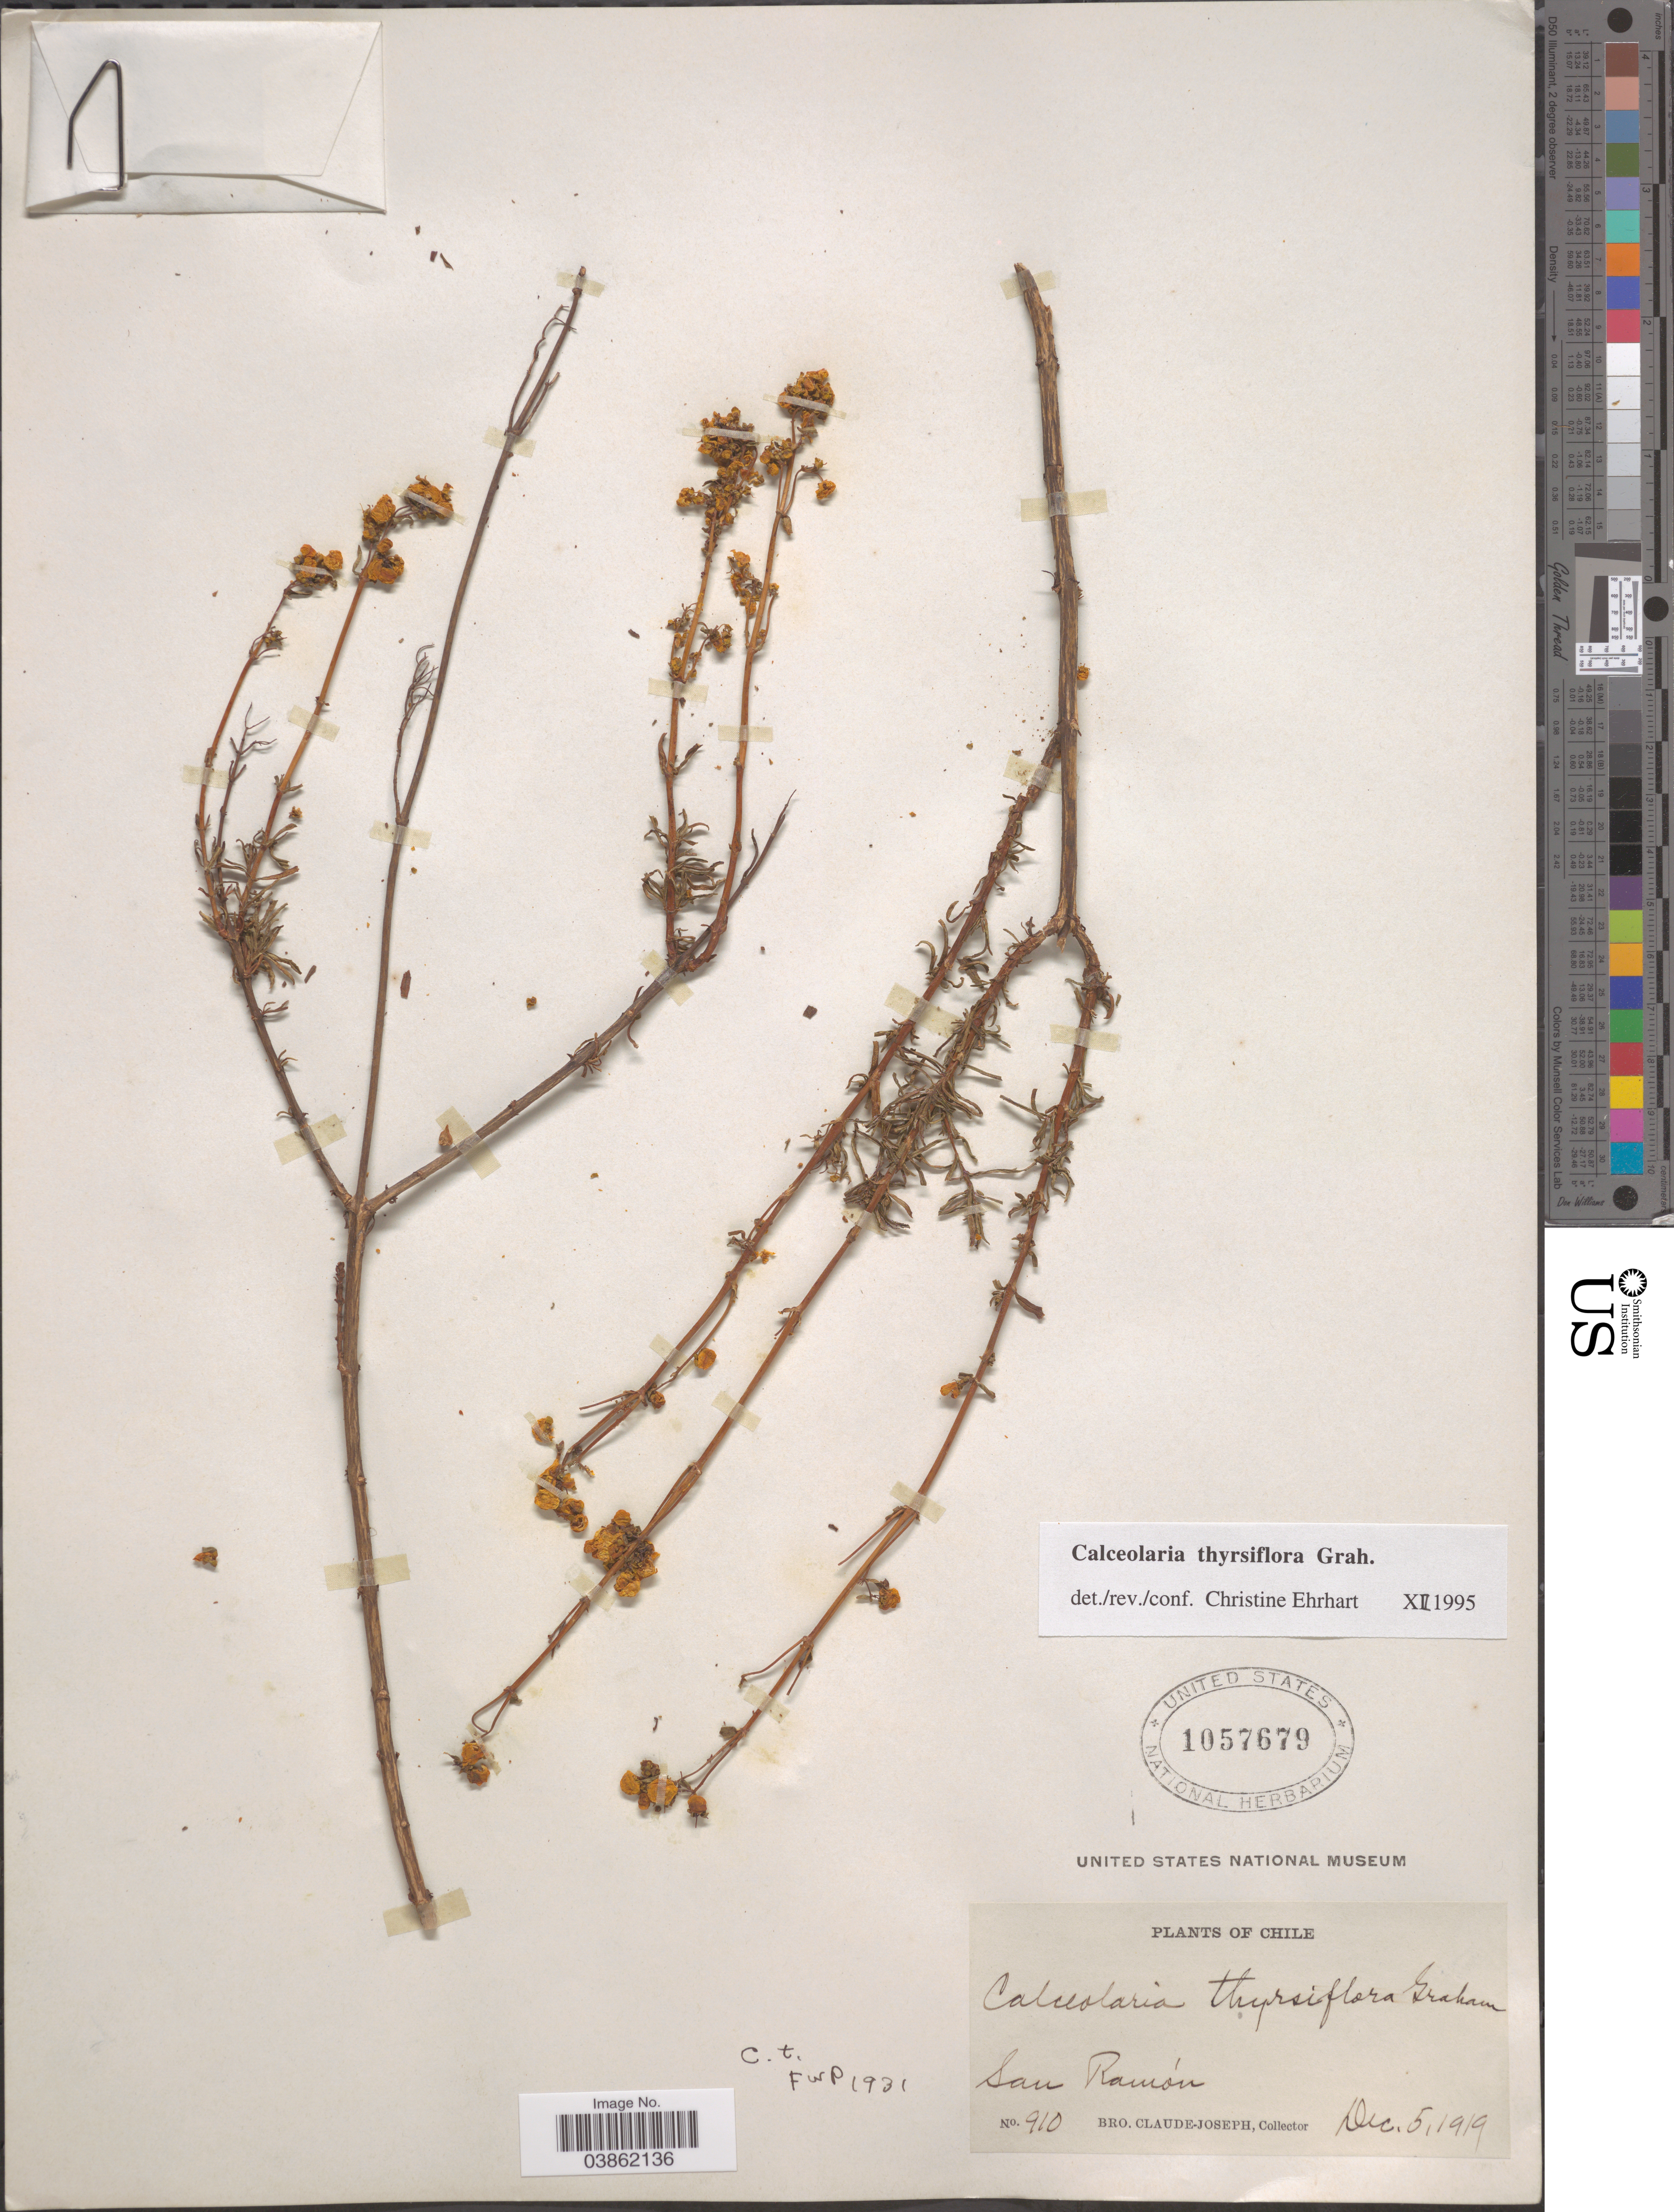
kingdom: Plantae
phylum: Tracheophyta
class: Magnoliopsida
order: Lamiales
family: Calceolariaceae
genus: Calceolaria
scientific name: Calceolaria thyrsiflora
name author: Graham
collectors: Bro. Claude-Joseph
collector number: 910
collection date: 1919-12-05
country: Chile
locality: San Ramón.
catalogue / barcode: US 1057679